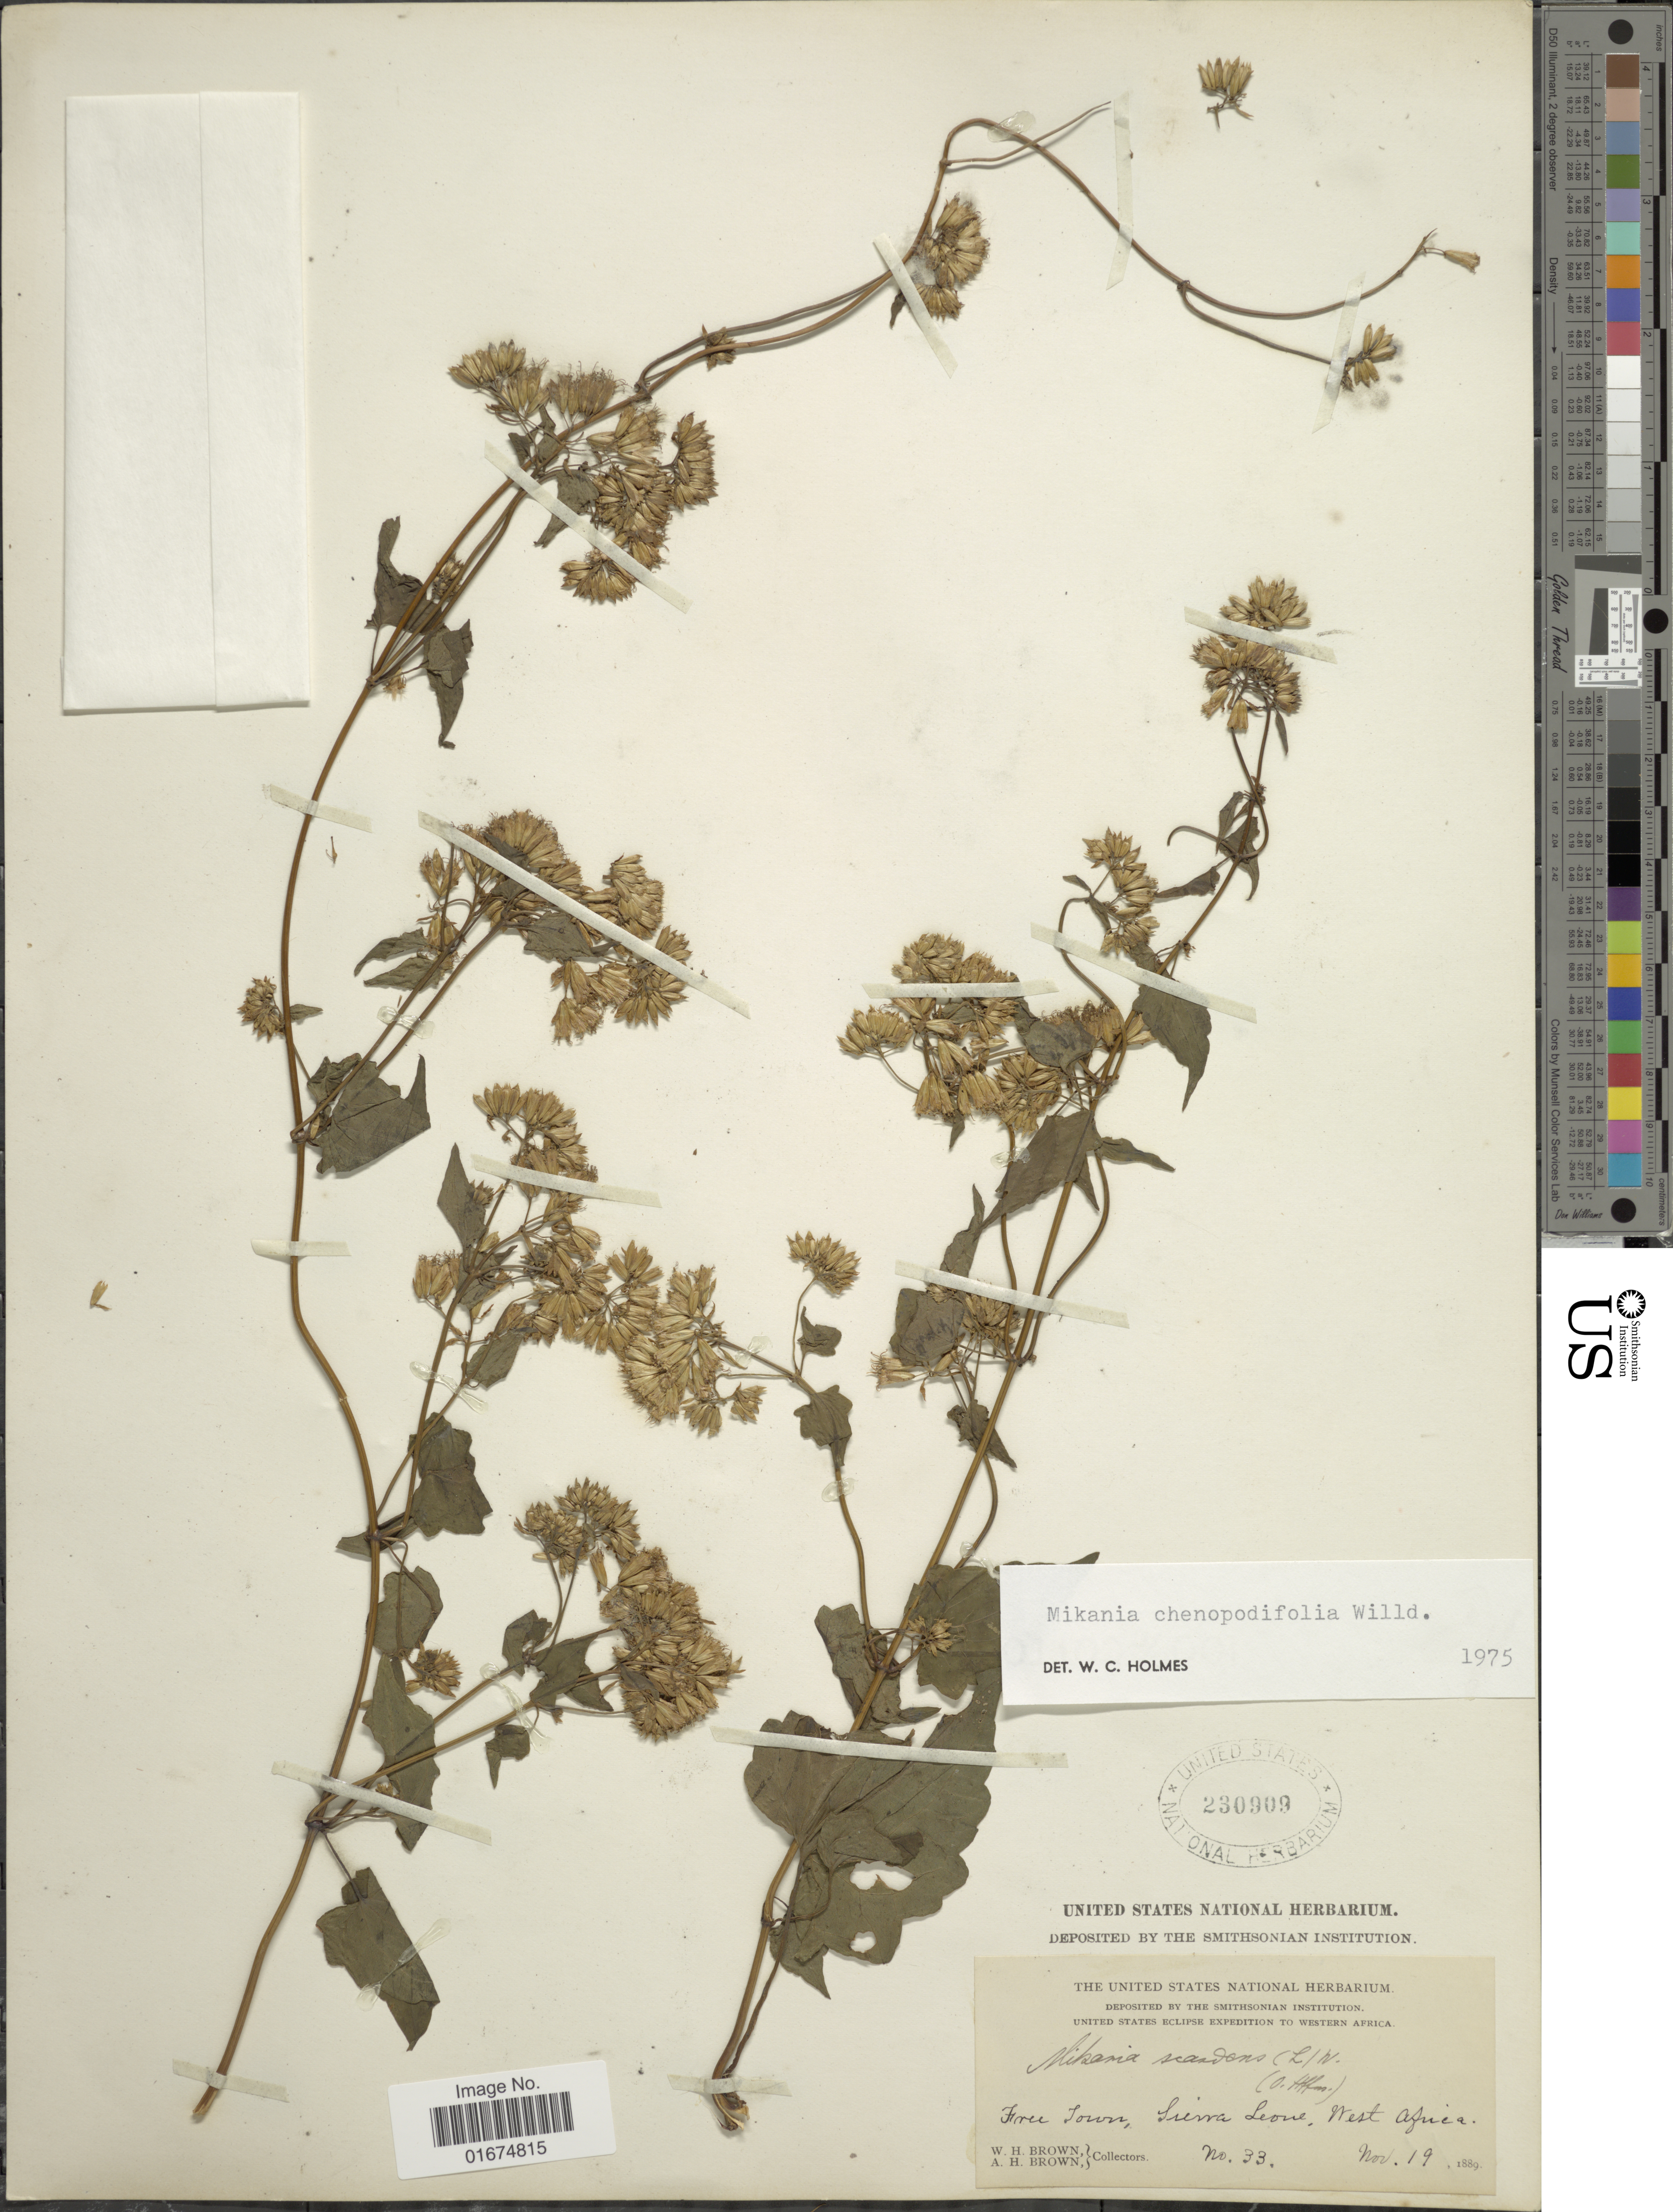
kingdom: Plantae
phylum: Tracheophyta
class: Magnoliopsida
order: Asterales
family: Asteraceae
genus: Mikania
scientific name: Mikania chenopodifolia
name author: Willd.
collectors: W. H. Brown & A. H. Brown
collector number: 33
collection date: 1889-11-19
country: Sierra Leone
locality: Western Africa, Free Town, Sierra Leone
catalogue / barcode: US 230909